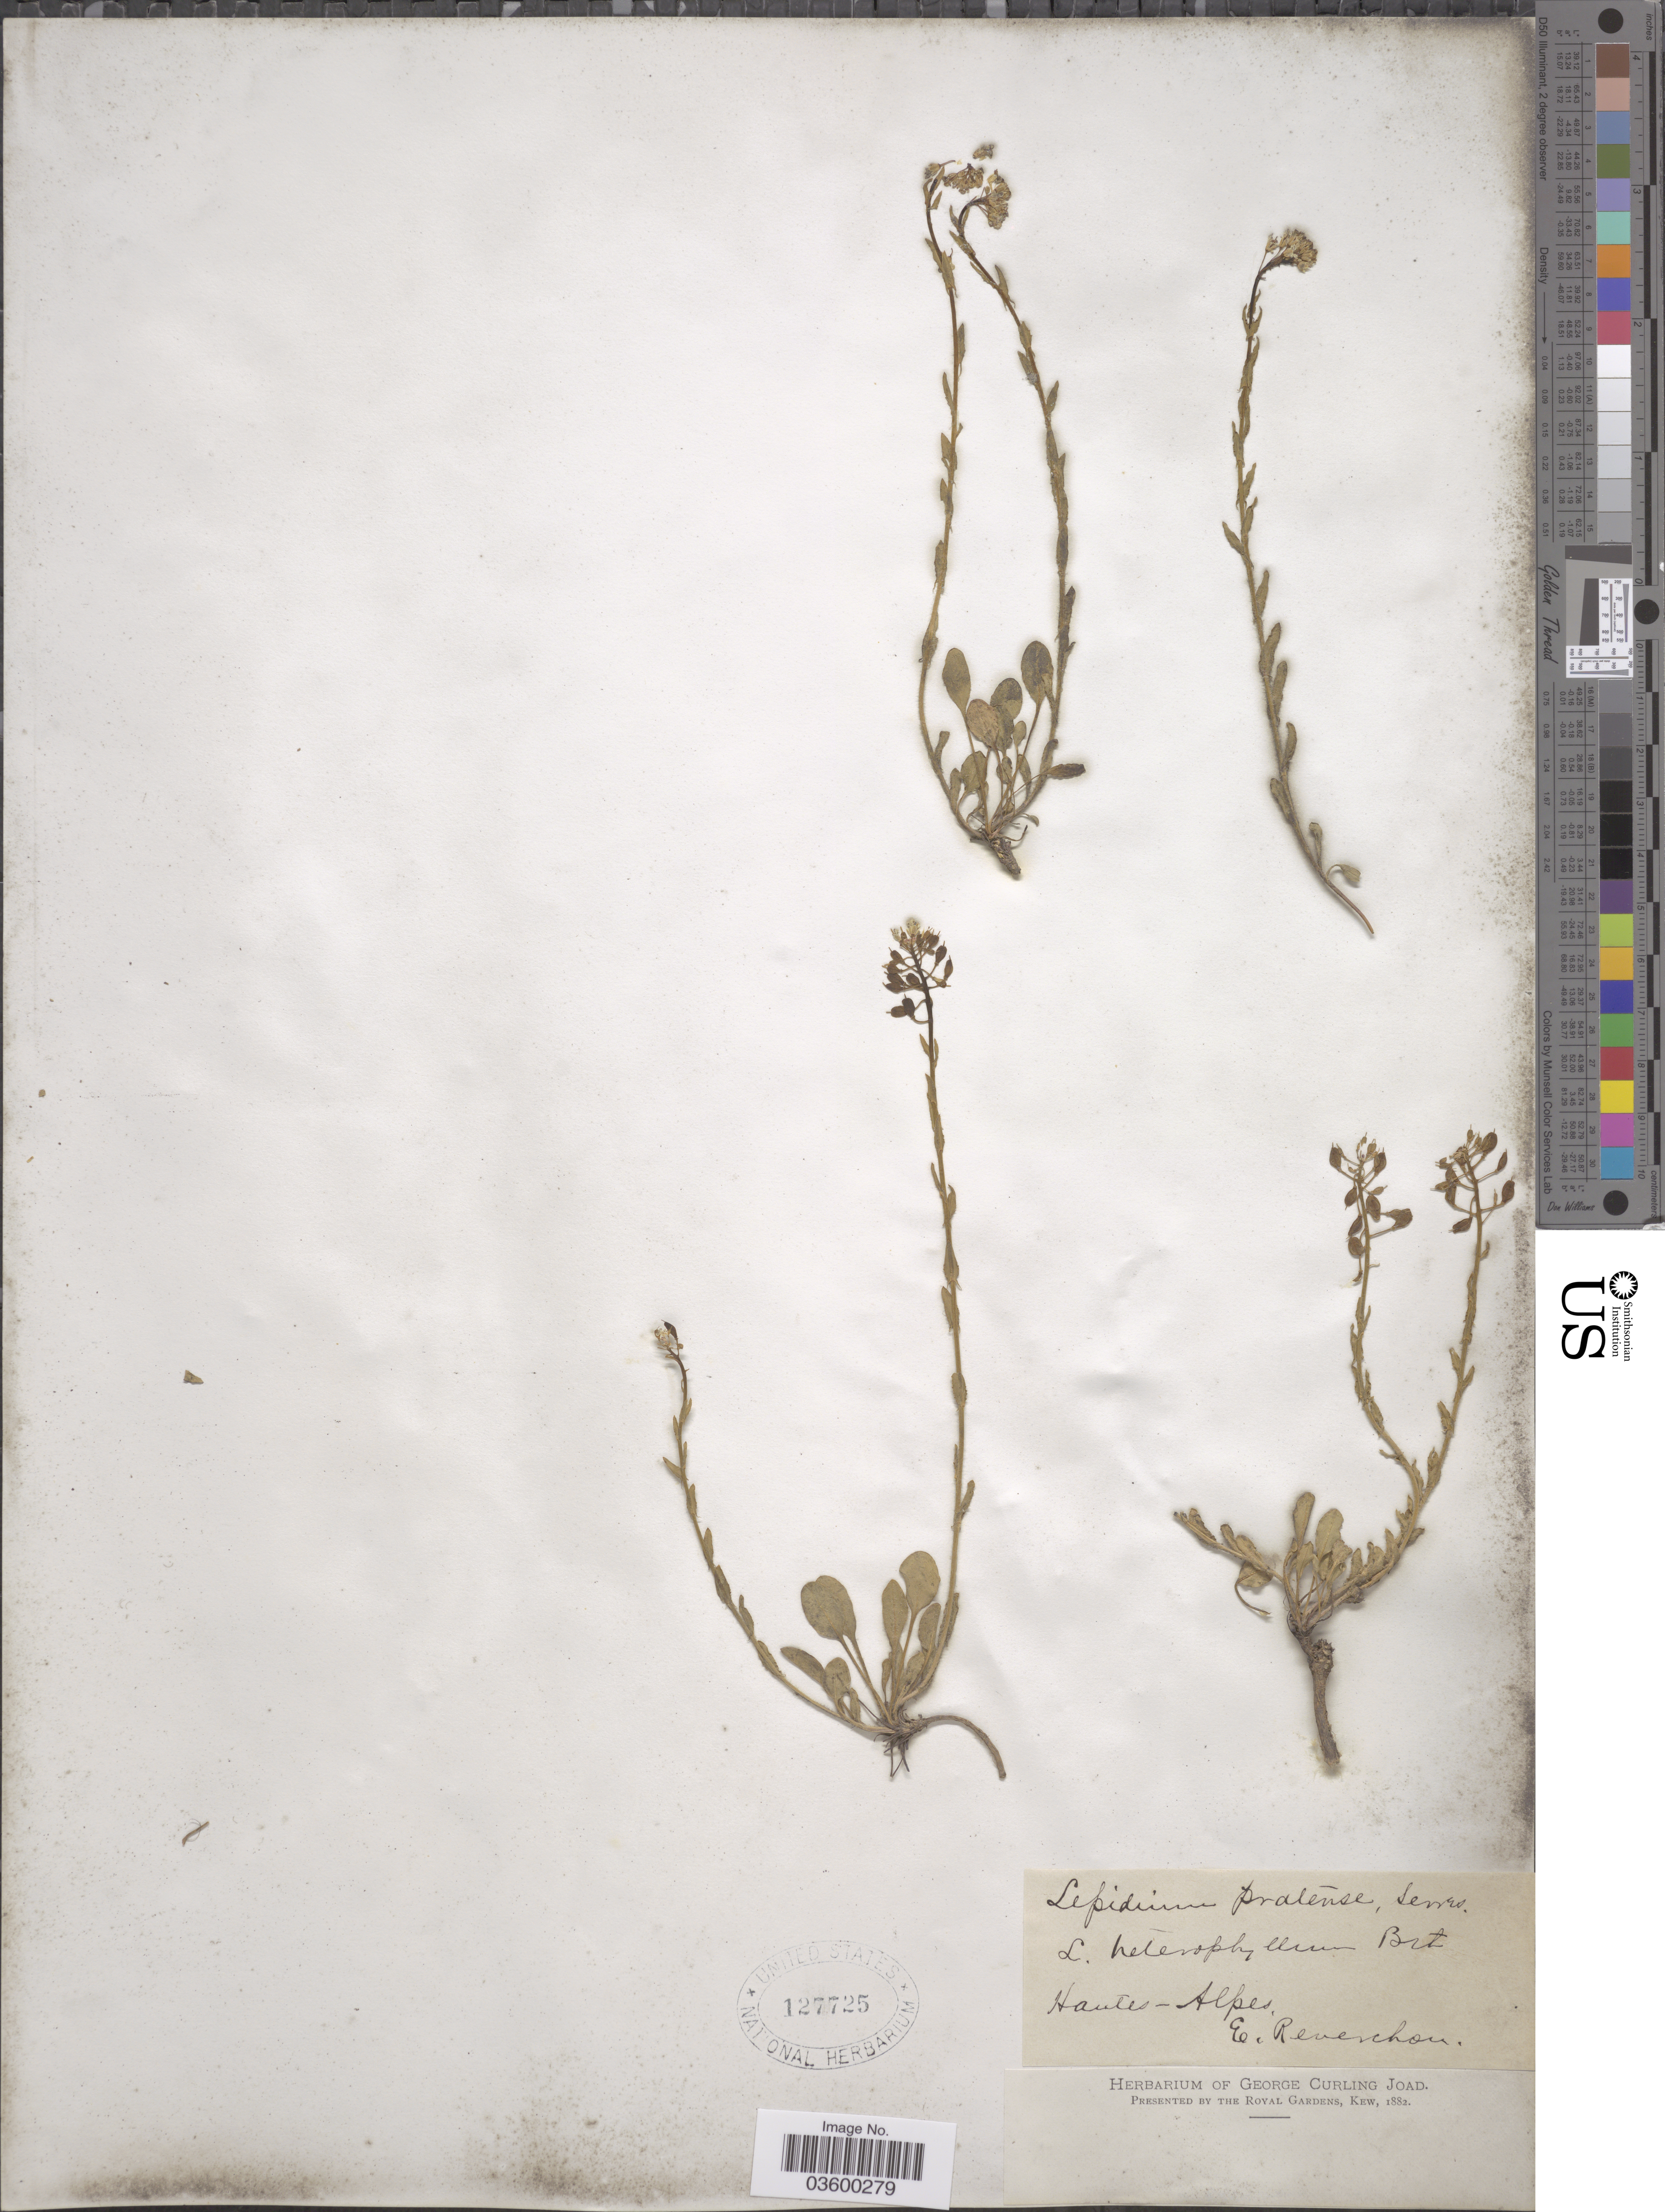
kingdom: Plantae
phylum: Tracheophyta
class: Magnoliopsida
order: Brassicales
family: Brassicaceae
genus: Lepidium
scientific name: Lepidium pratense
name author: J. Serres ex F.W. Schultz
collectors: E. Reverchon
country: France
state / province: Provence-Alpes-Côte d'Azur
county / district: Hautes-Alpes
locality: Hautes-Alpes.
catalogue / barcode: US 127725